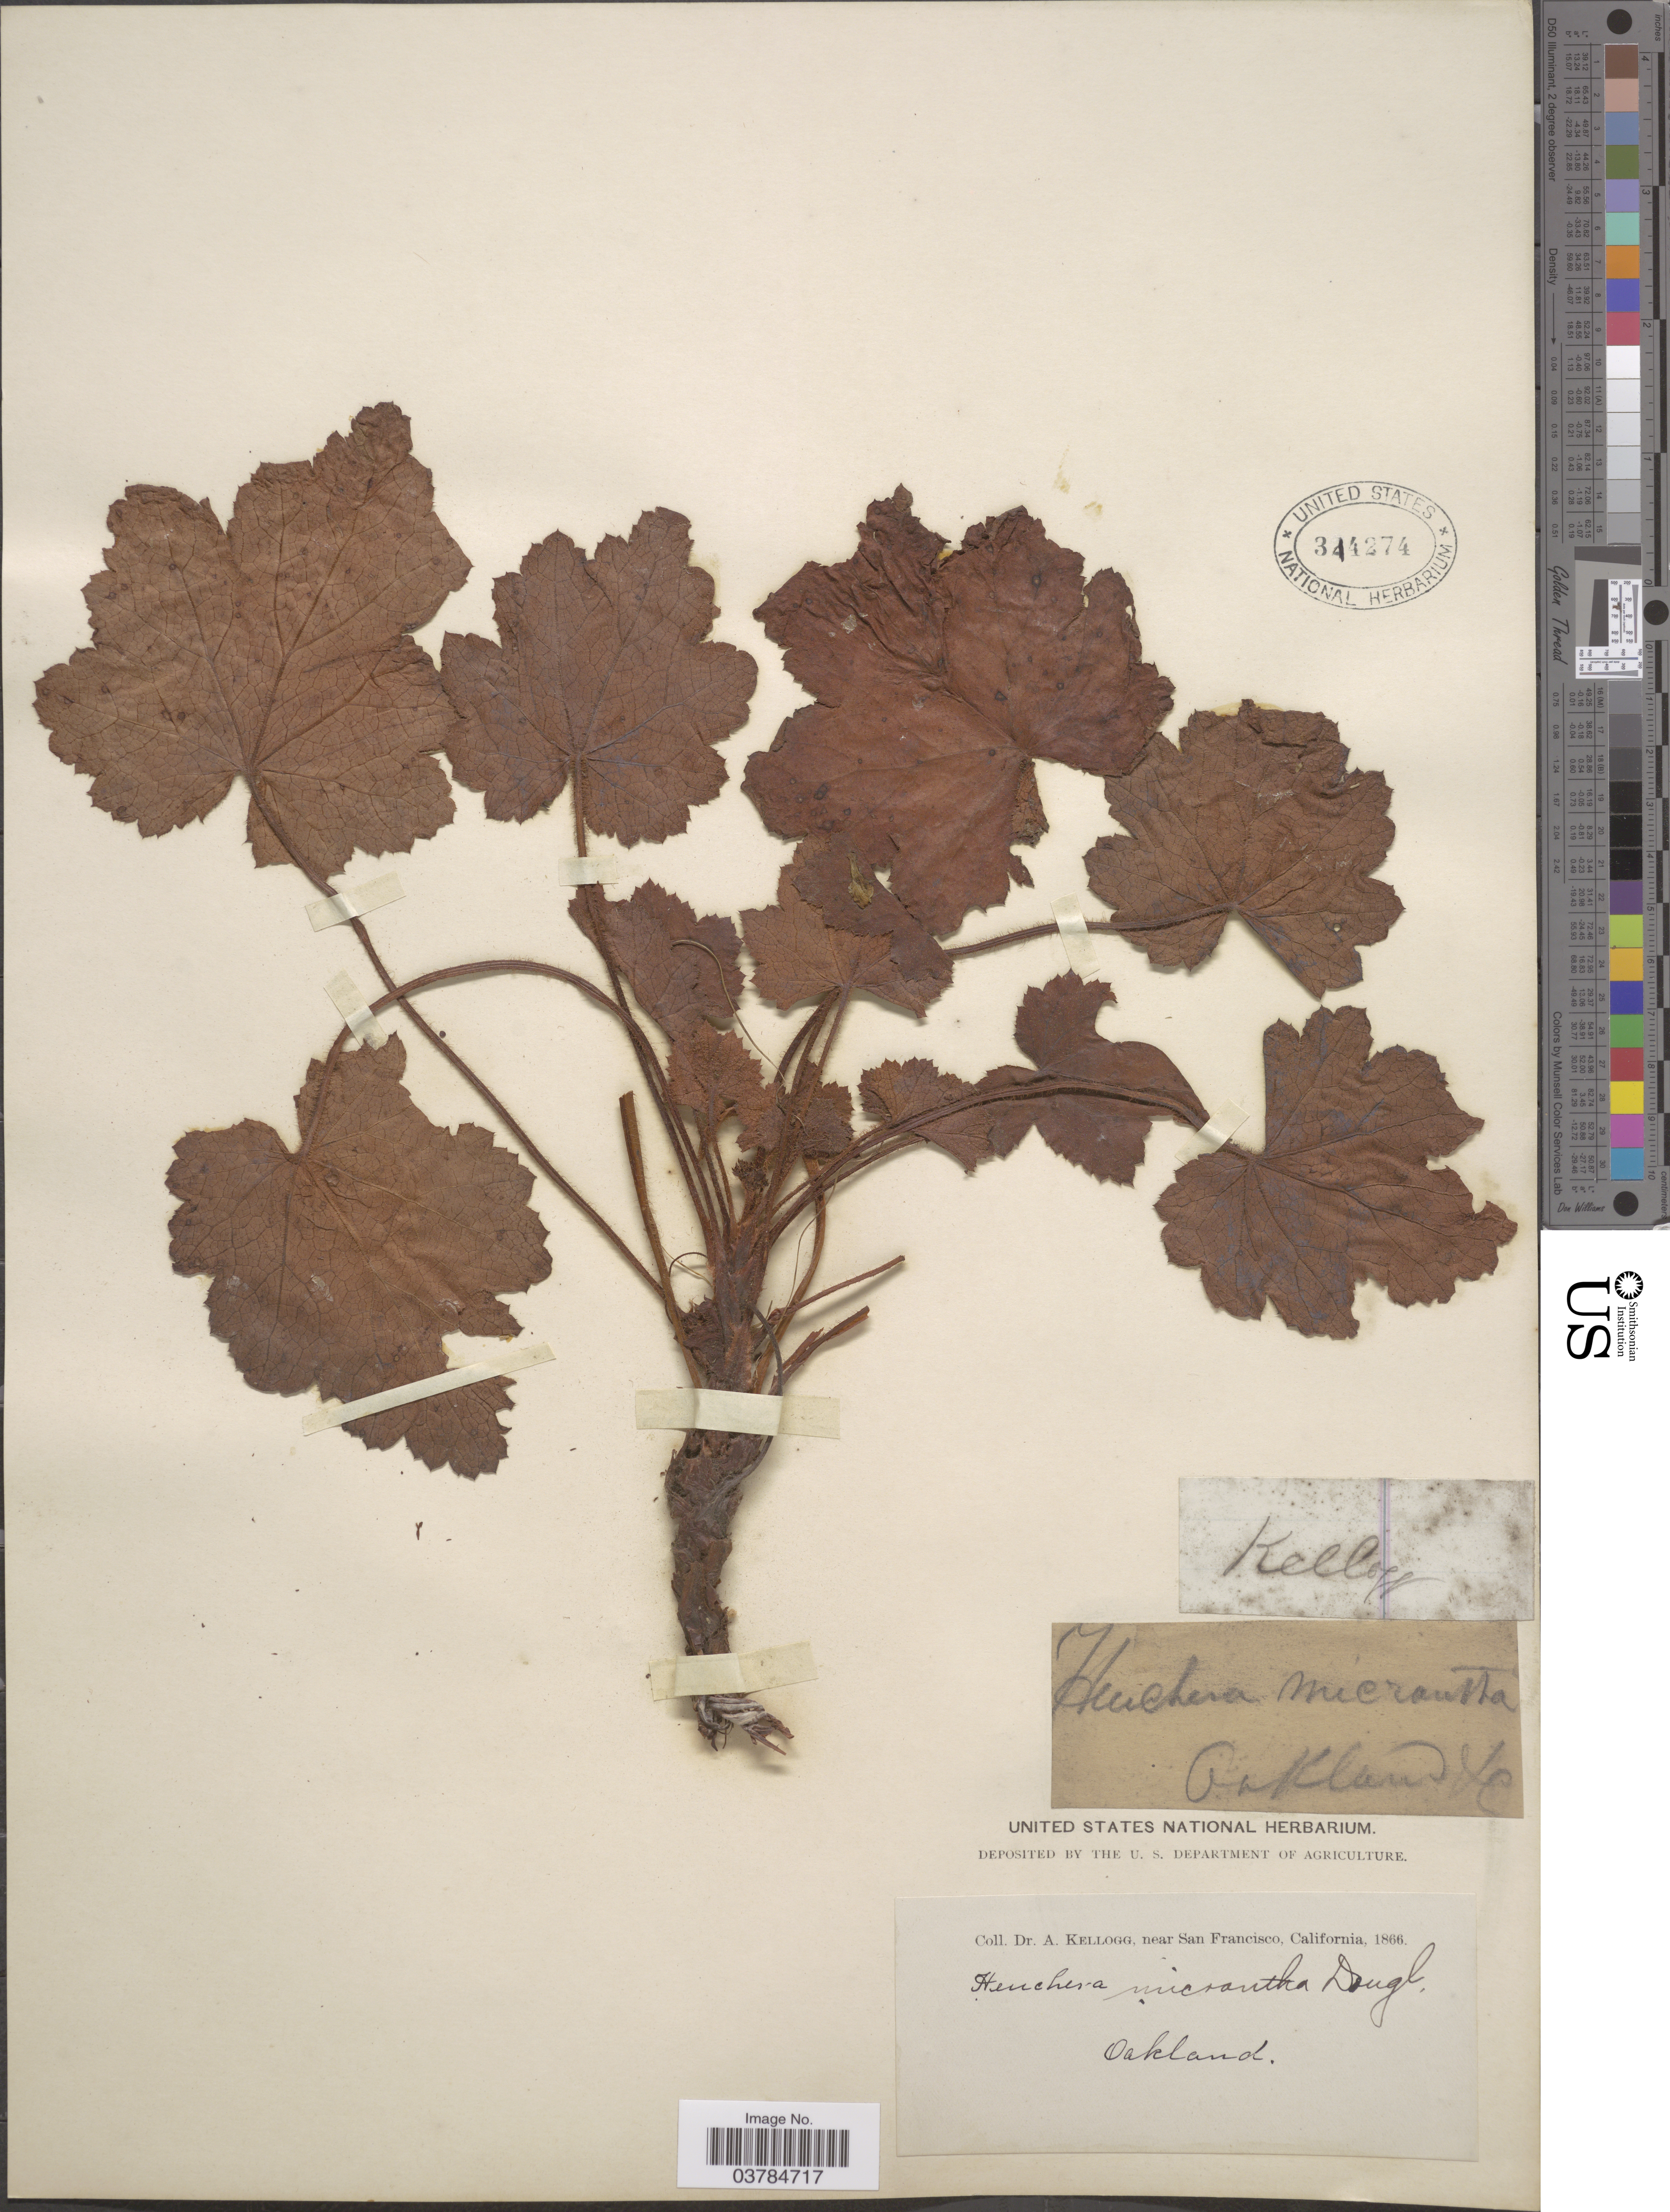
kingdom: Plantae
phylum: Tracheophyta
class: Magnoliopsida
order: Saxifragales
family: Saxifragaceae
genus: Heuchera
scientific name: Heuchera micrantha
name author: Douglas ex Lindl.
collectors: A. Kellogg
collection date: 1866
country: United States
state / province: California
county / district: San Francisco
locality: Near San Francisco. Oakland.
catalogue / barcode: US 344274